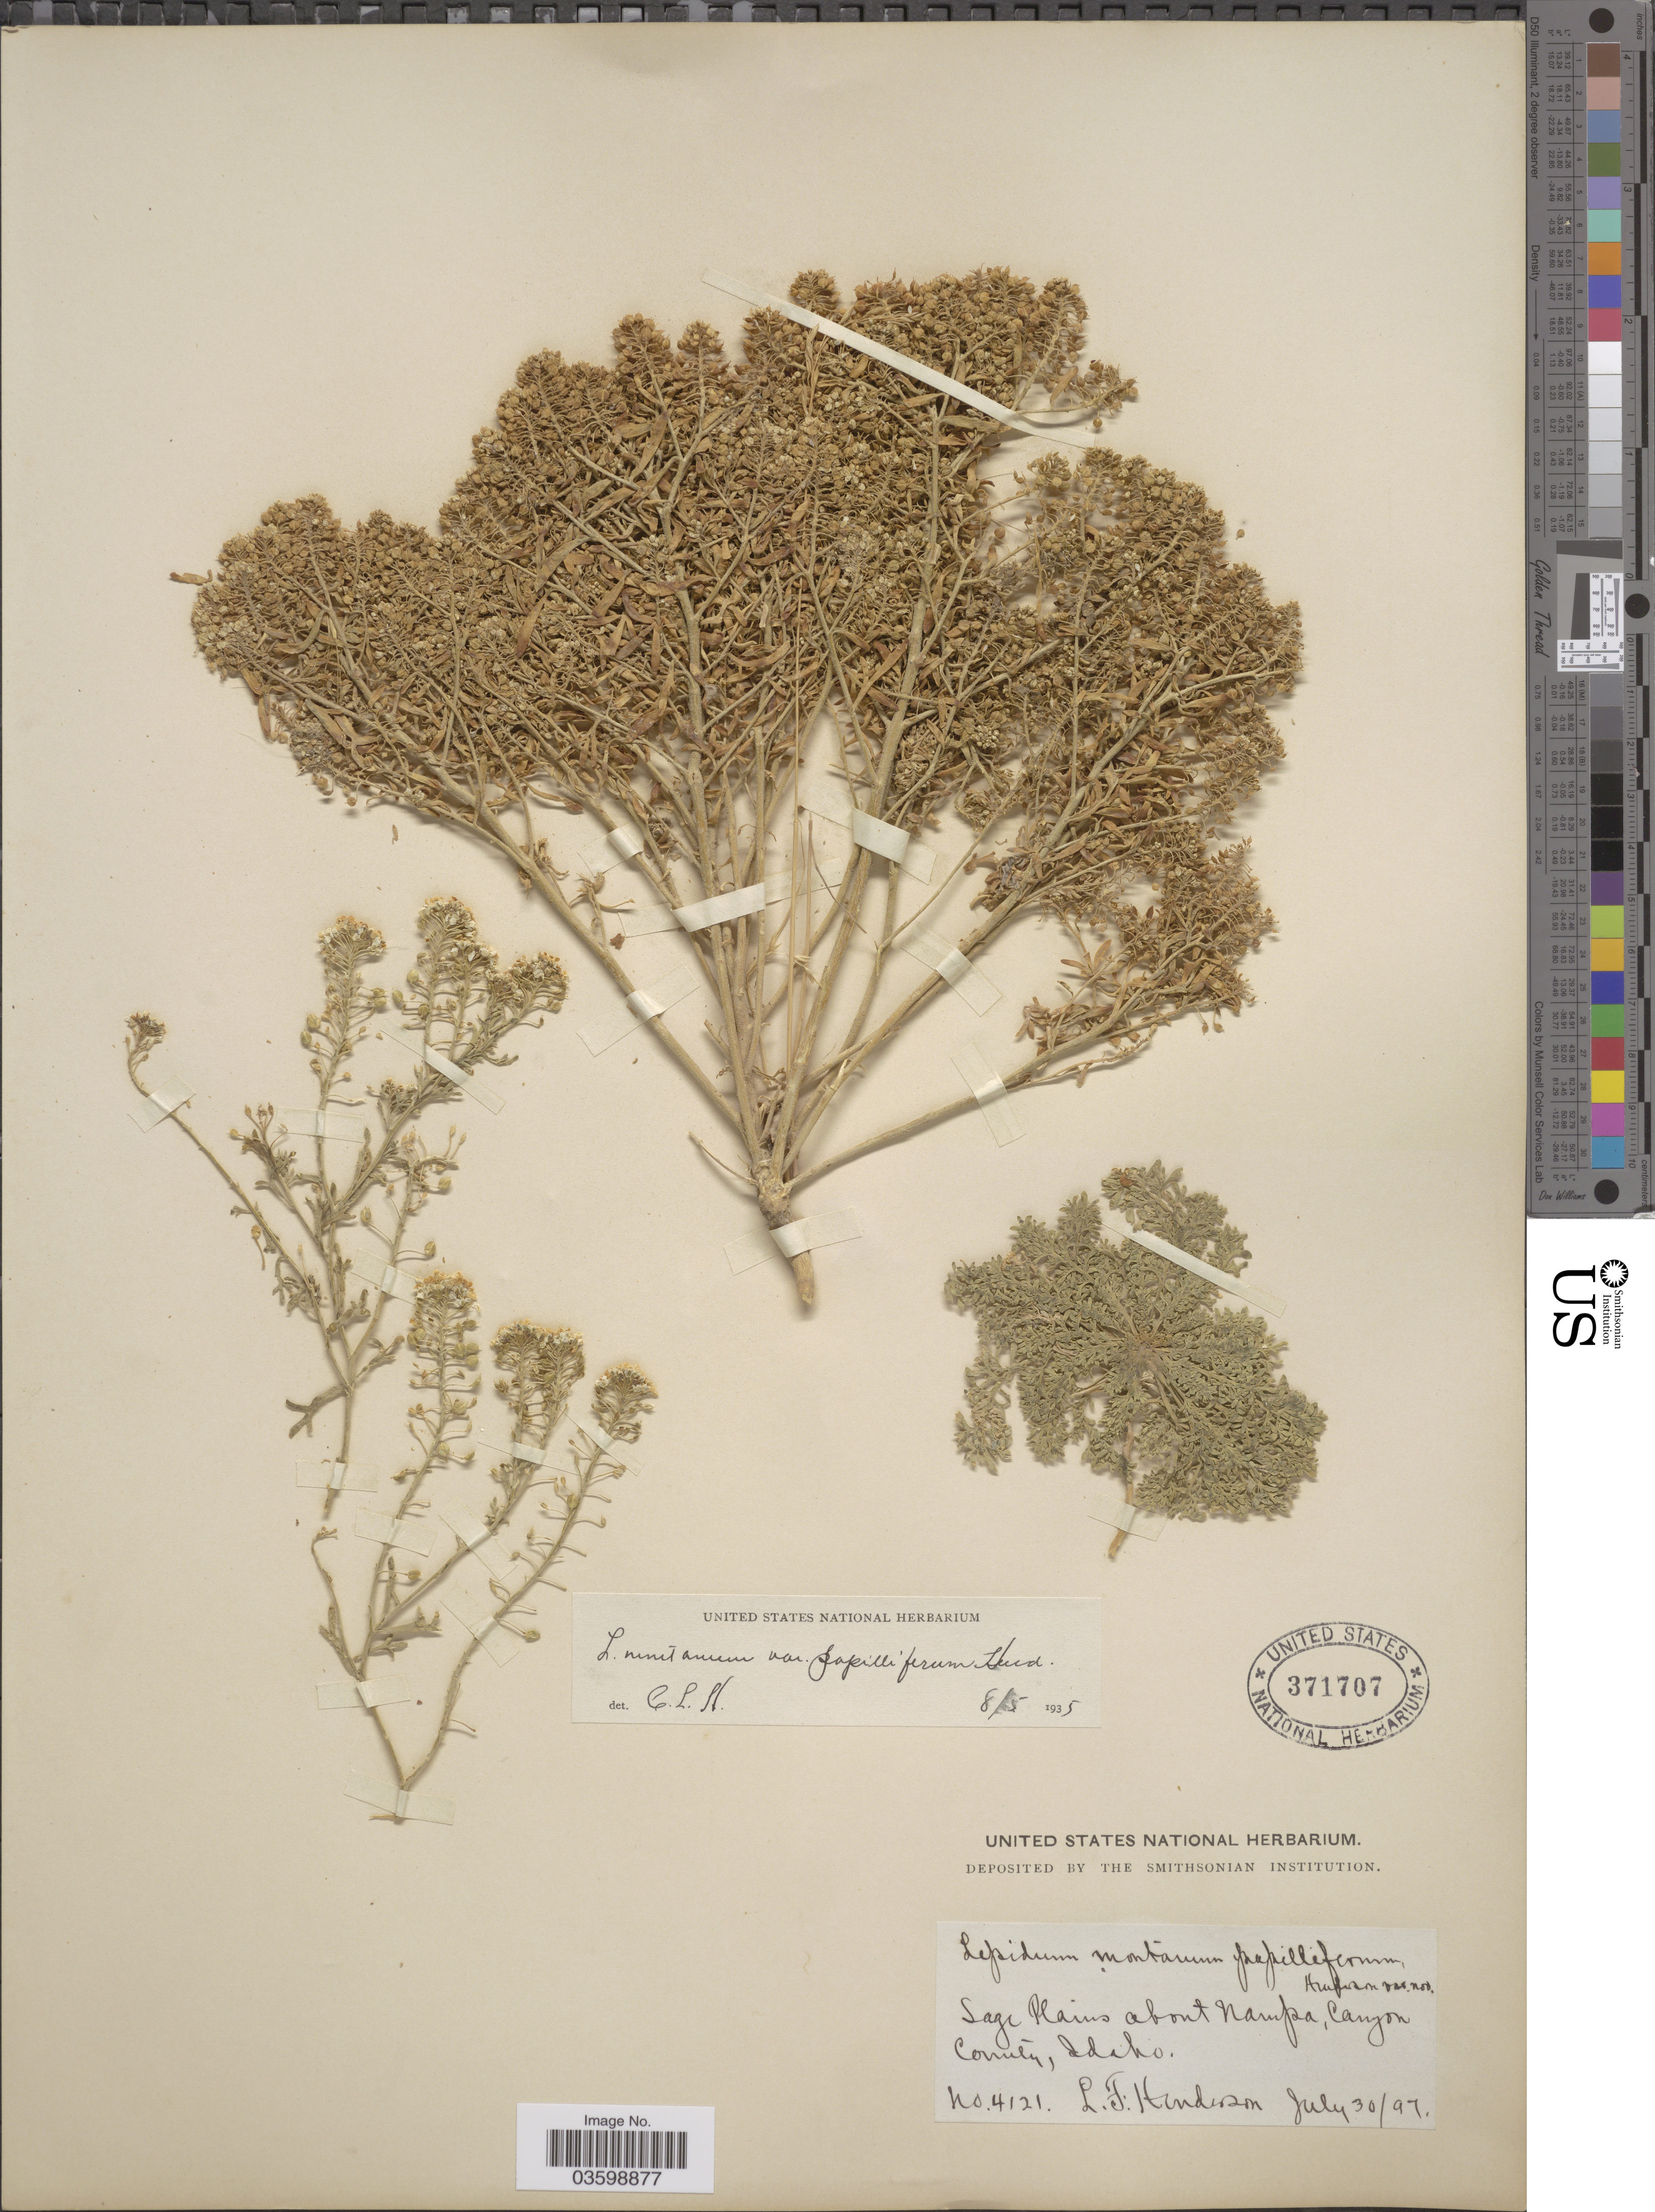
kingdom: Plantae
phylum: Tracheophyta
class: Magnoliopsida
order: Brassicales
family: Brassicaceae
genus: Lepidium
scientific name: Lepidium montanum var. papilliferum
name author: L.F. Hend.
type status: Isotype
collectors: L. Henderson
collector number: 4121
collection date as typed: Transcribed d/m/y: 30/7/97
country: United States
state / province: Idaho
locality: Sage Plains about Nampa, Canyon County.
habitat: Sage Plains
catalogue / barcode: US 371707